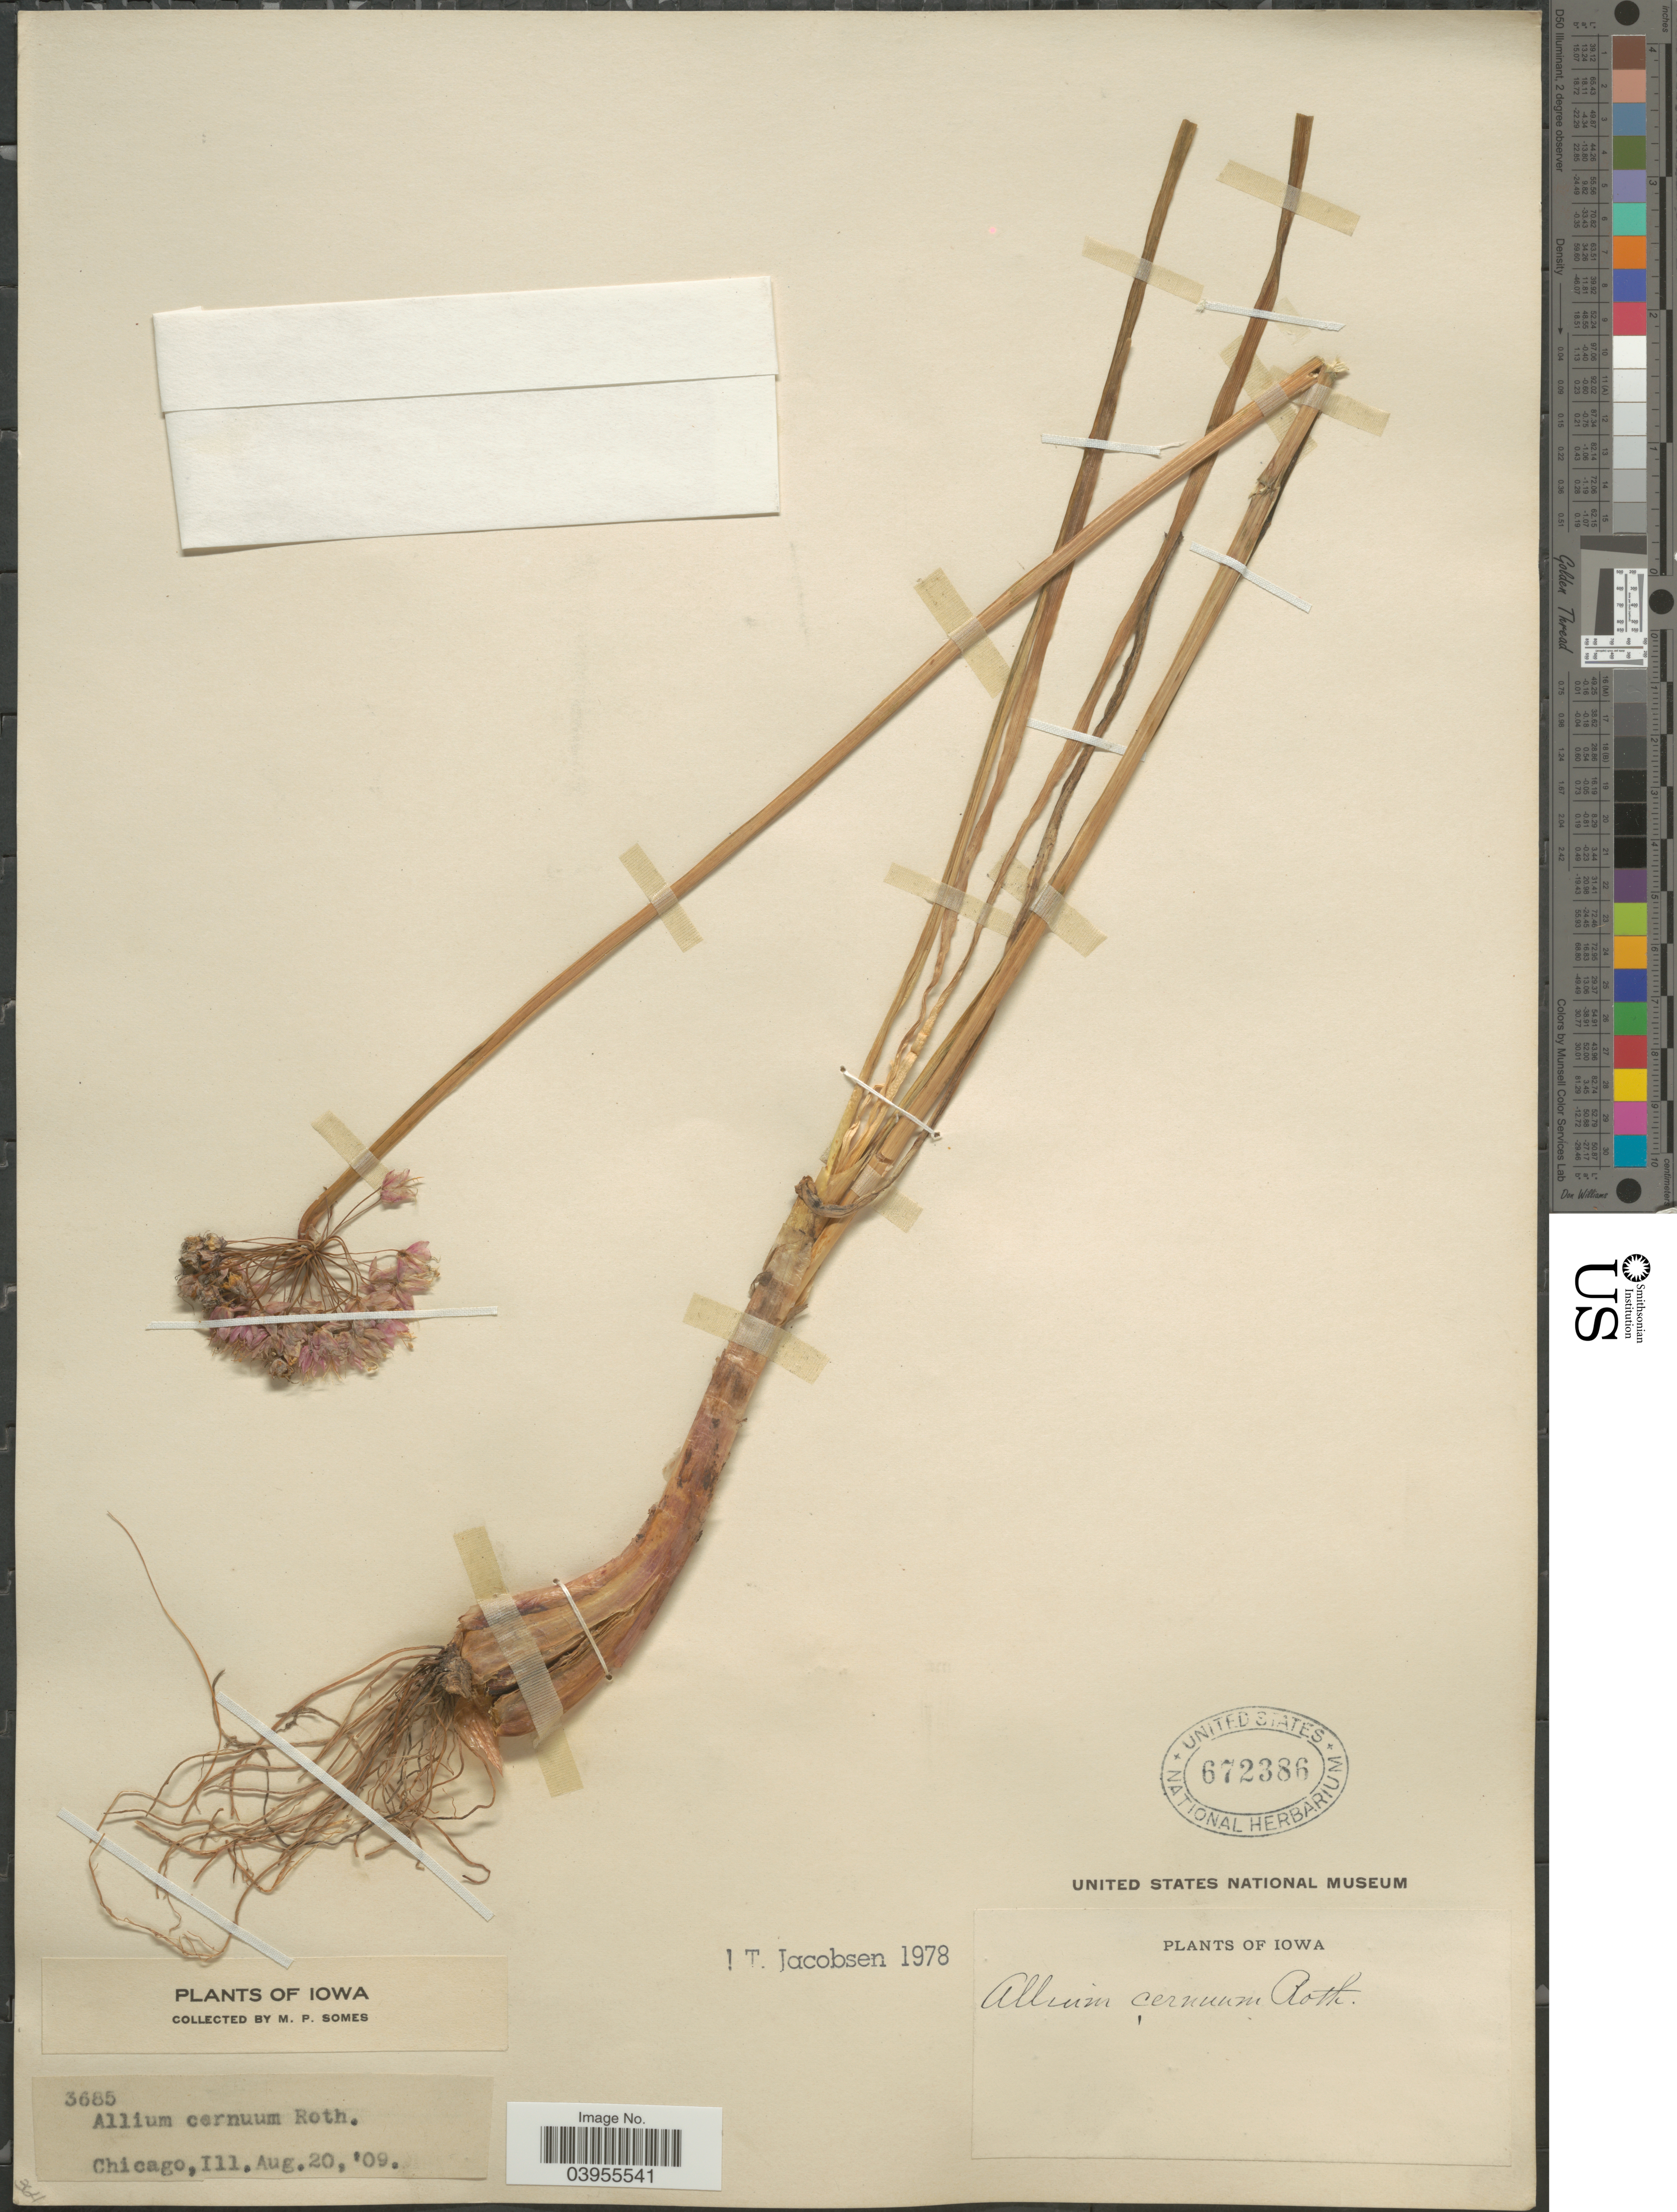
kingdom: Plantae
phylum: Tracheophyta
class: Liliopsida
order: Asparagales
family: Amaryllidaceae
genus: Allium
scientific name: Allium cernuum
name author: Roth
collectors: M. Somes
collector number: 3685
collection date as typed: Transcribed d/m/y: 20/8/9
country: United States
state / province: Illinois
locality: Chicago.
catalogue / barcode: US 672386